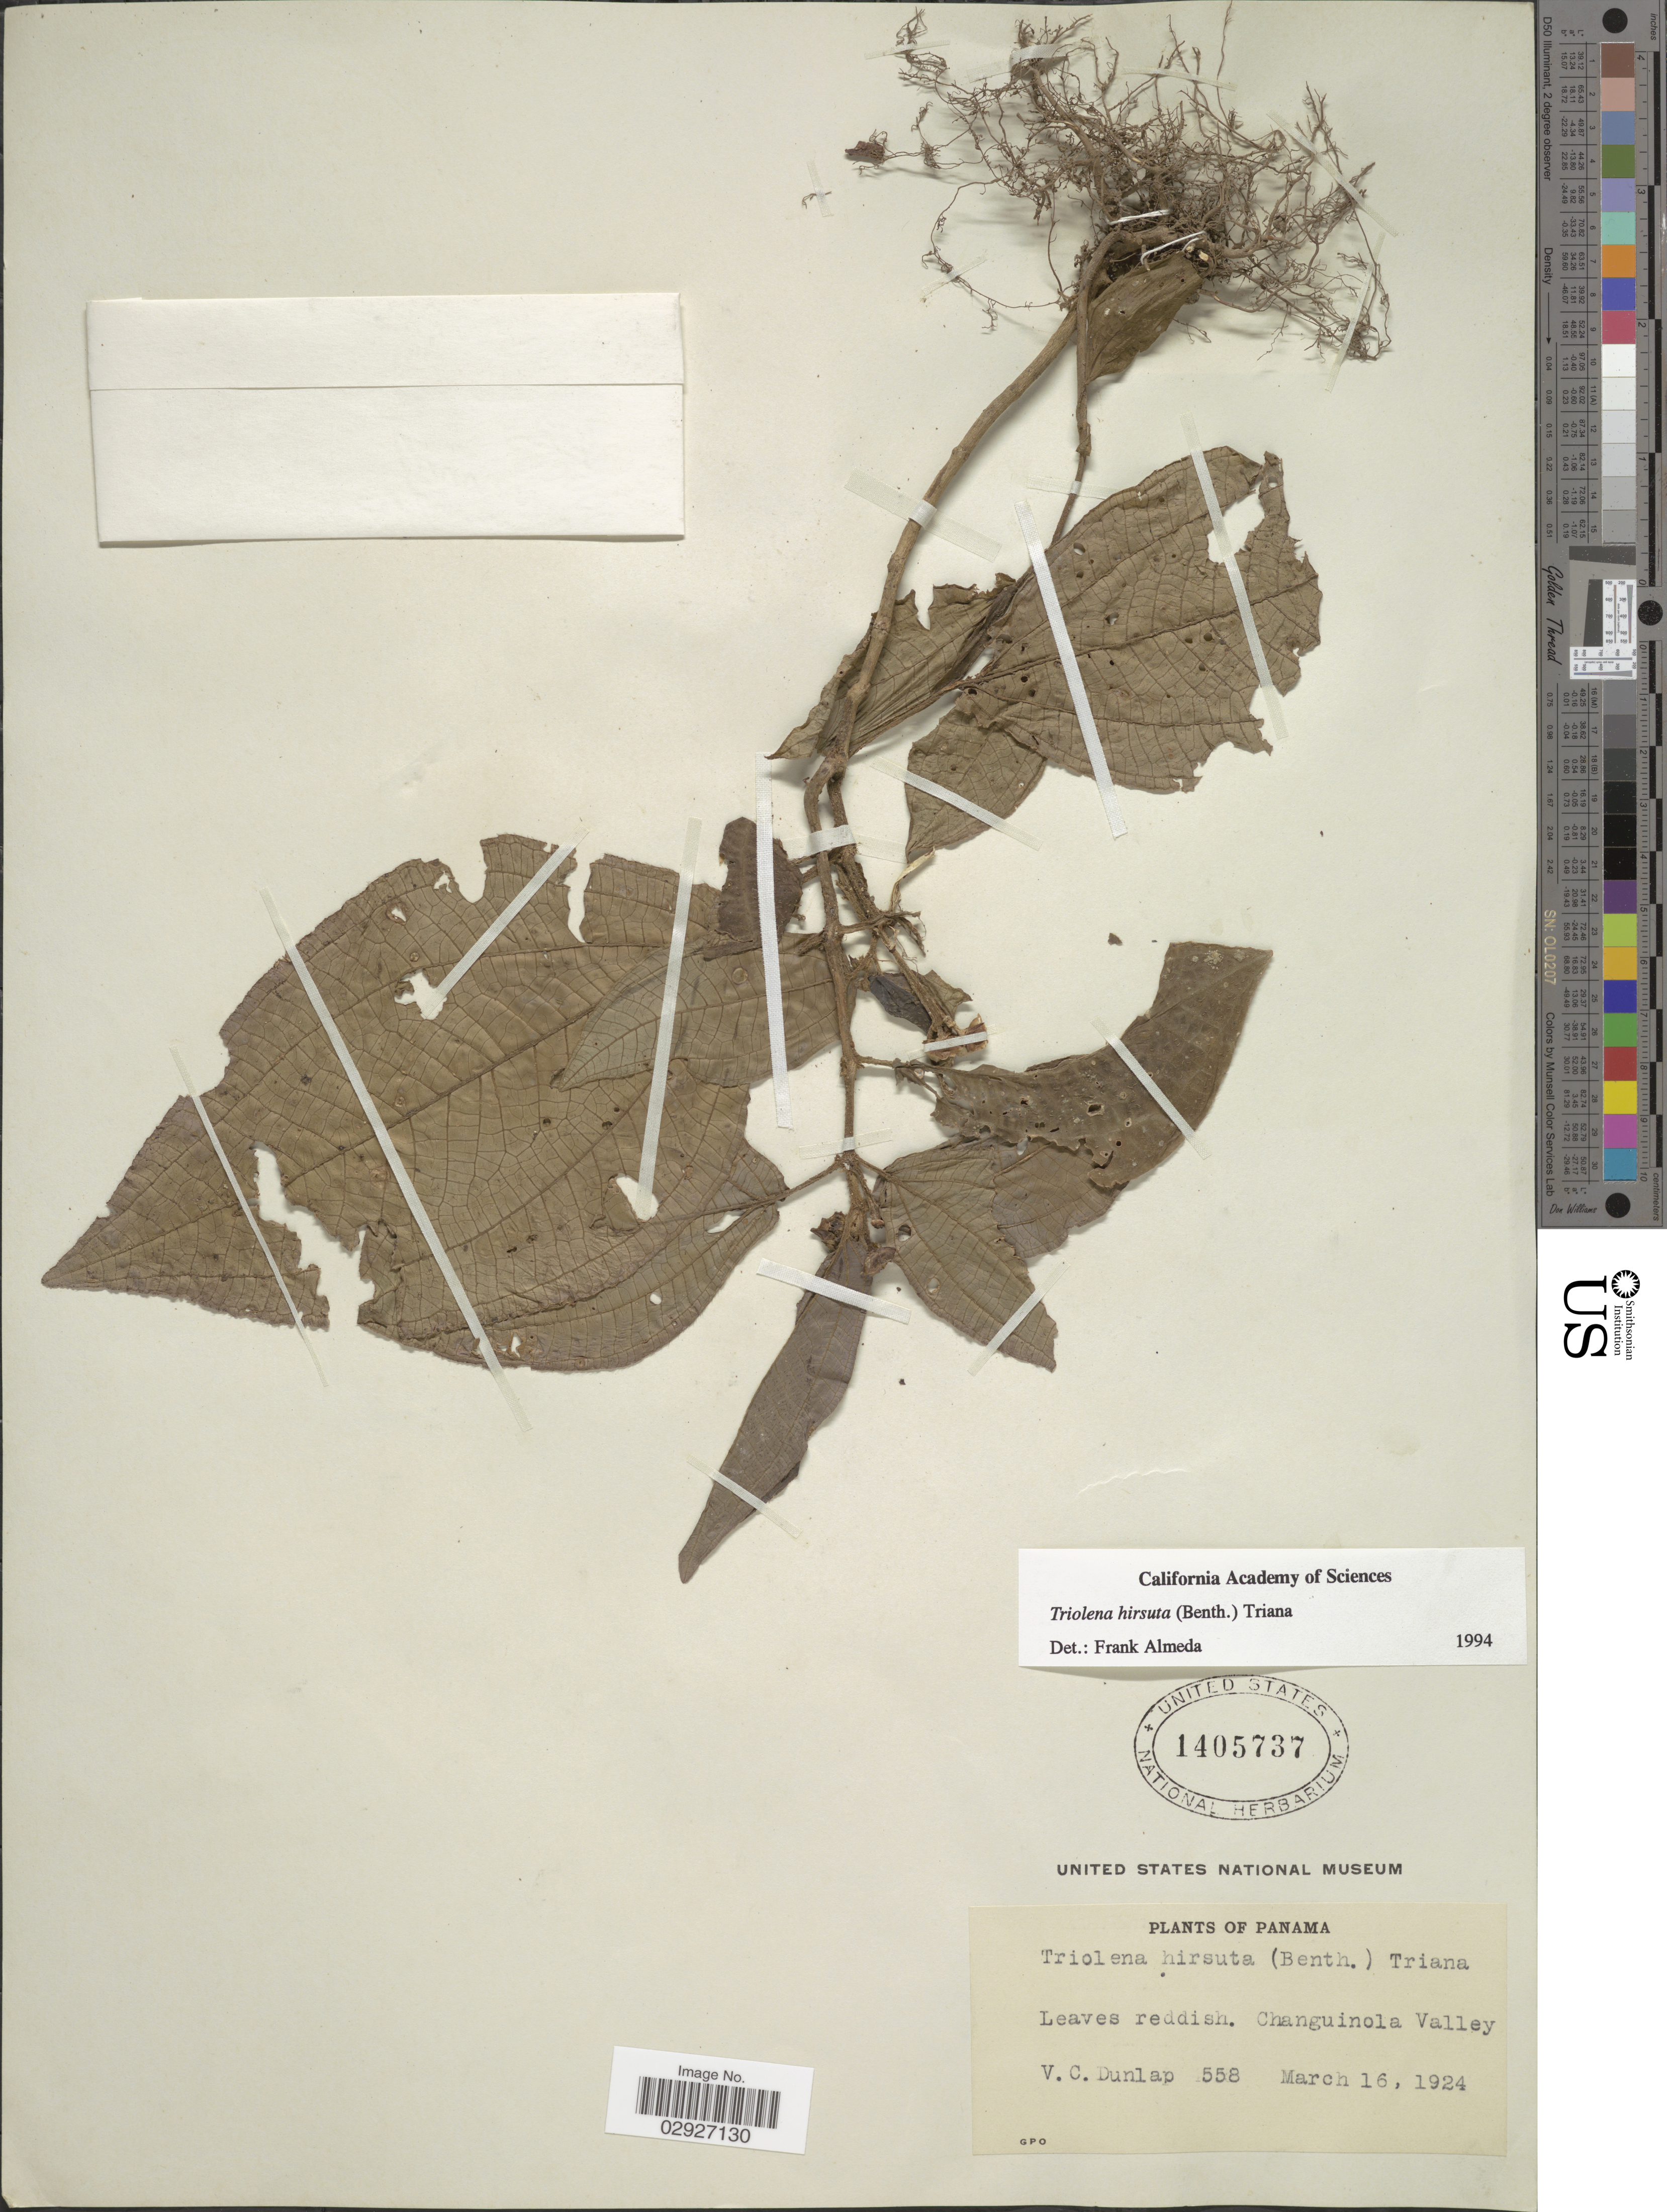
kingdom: Plantae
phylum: Tracheophyta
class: Magnoliopsida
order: Myrtales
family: Melastomataceae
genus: Triolena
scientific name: Triolena hirsuta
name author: (Benth.) Triana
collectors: V. C. Dunlap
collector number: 558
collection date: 1924-03-16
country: Panama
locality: Changuinola Valley.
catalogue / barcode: US 1405737